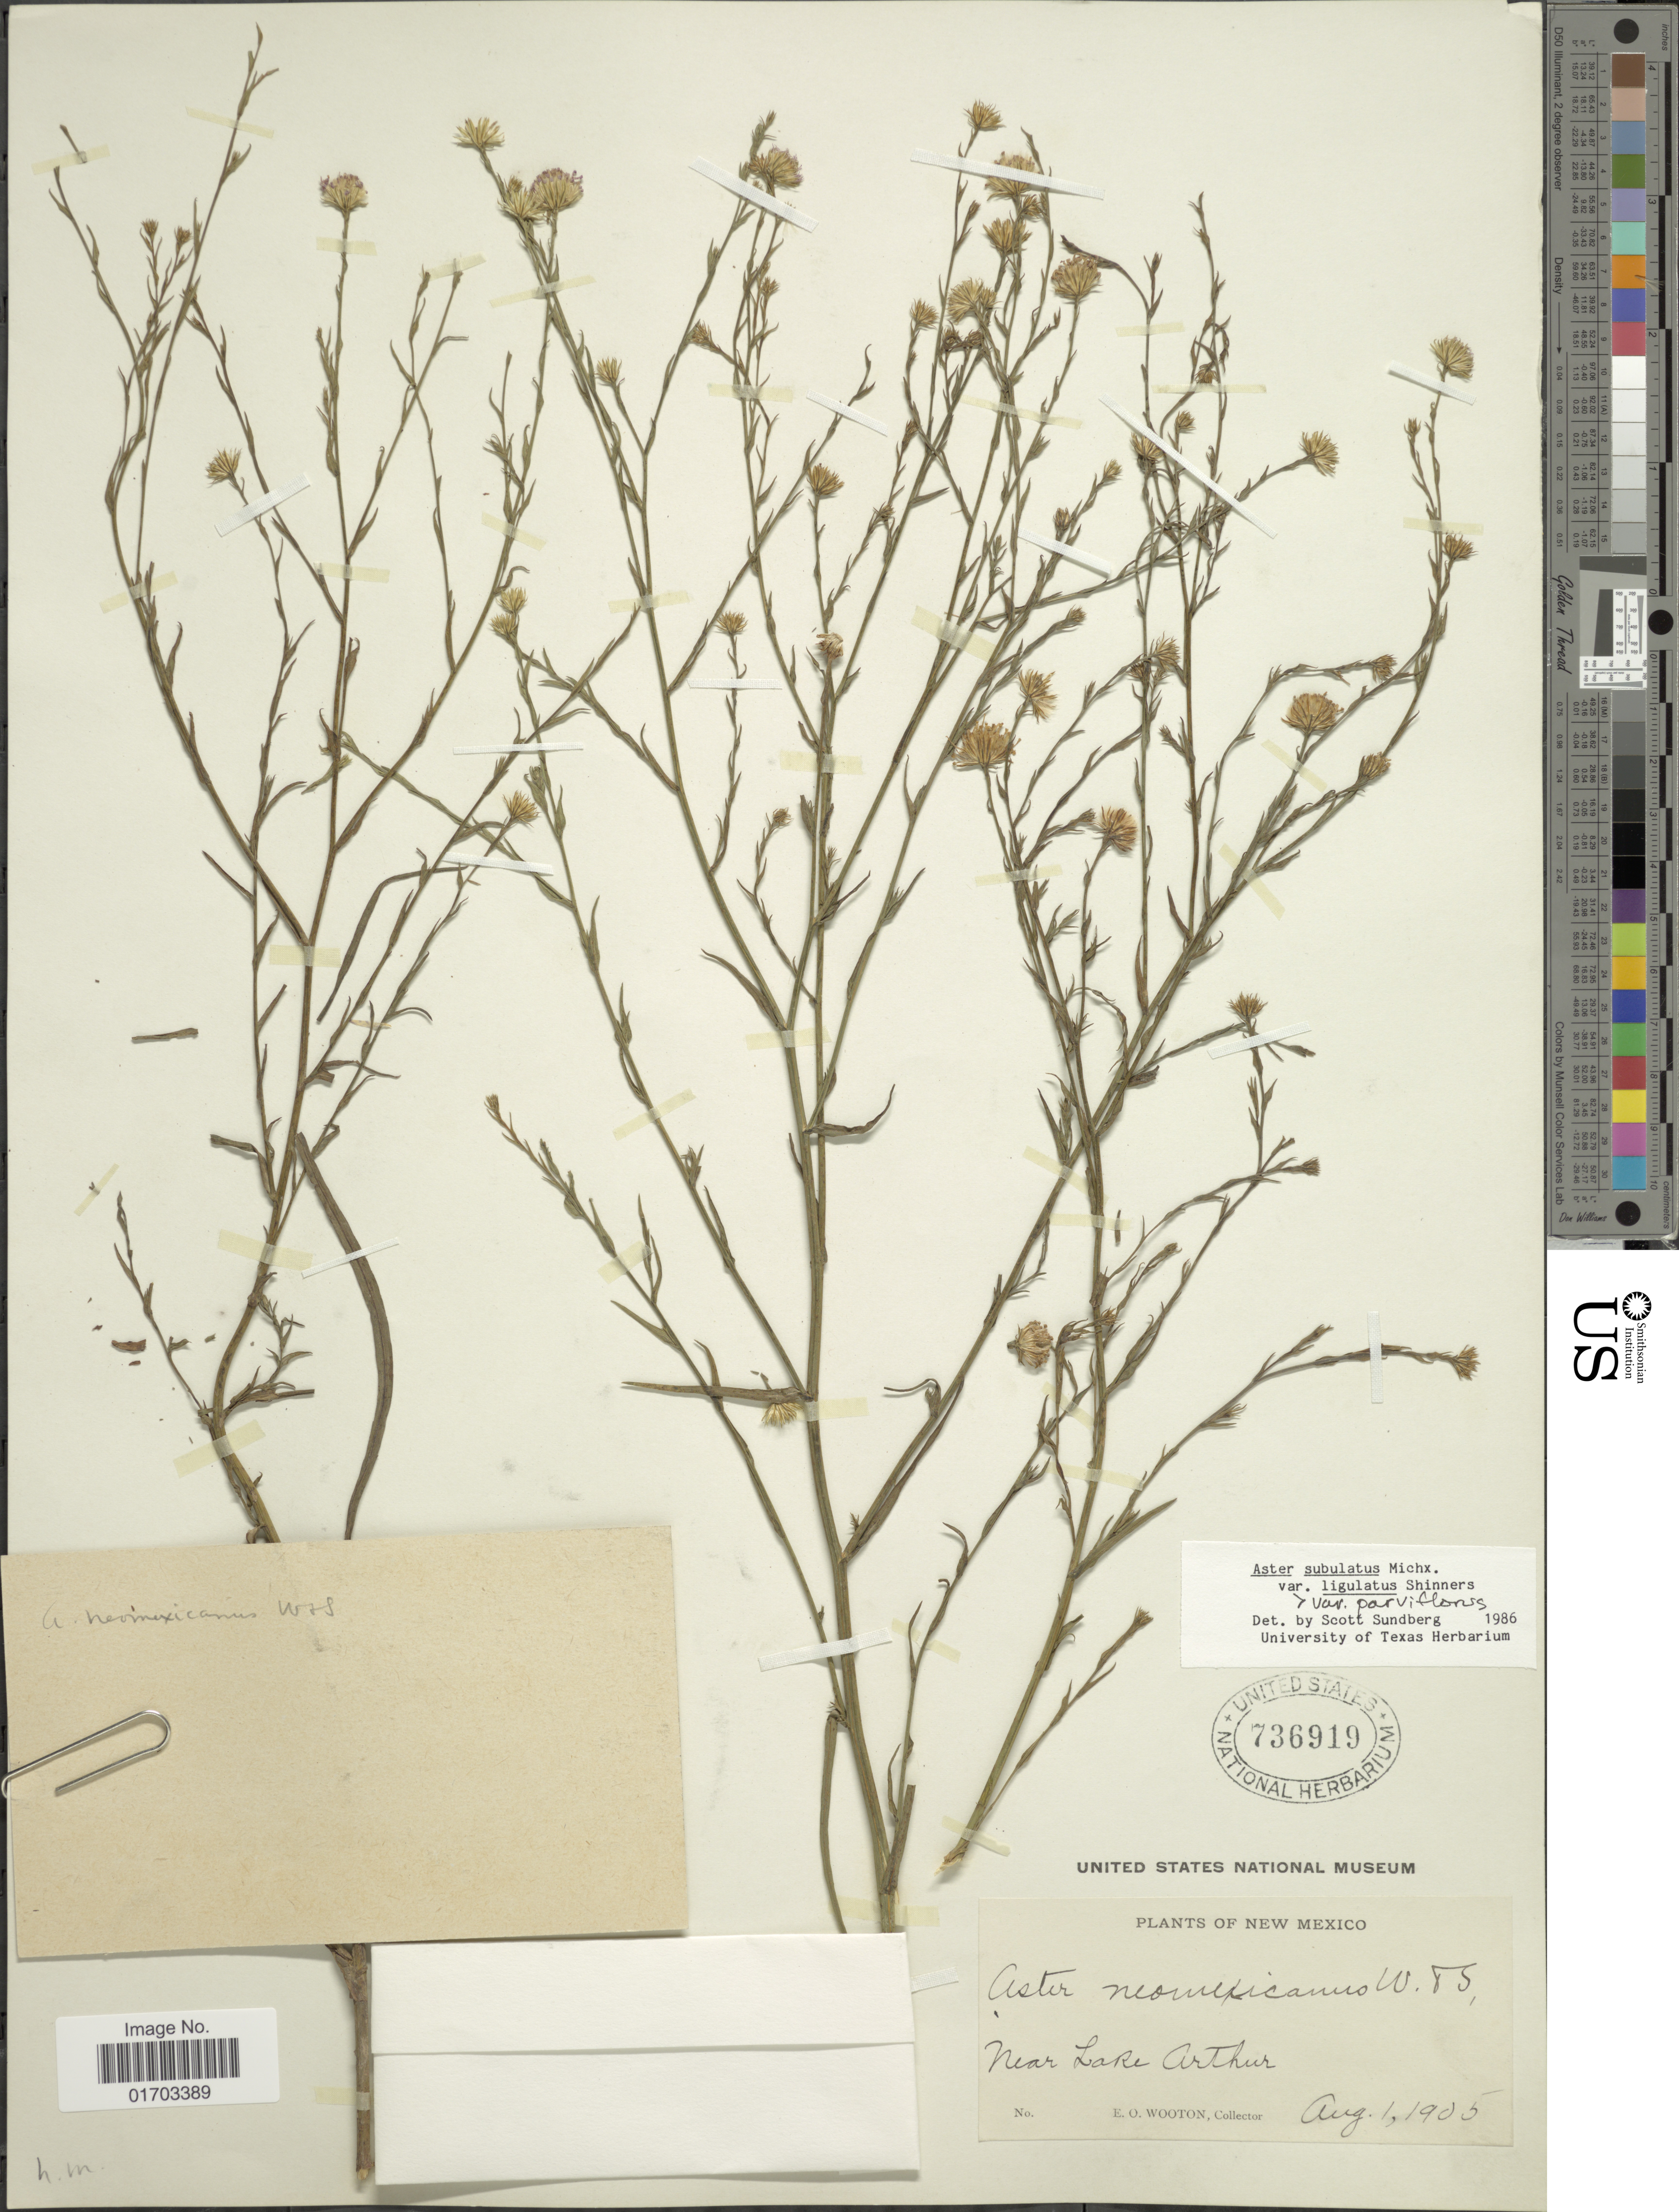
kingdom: Plantae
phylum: Tracheophyta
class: Magnoliopsida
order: Asterales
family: Asteraceae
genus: Symphyotrichum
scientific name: Symphyotrichum subulatum var. ligulatum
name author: (Shinners) S.D. Sundb.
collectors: E. O. Wooton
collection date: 1905-08-01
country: United States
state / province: New Mexico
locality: Near Lake Arthur.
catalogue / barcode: US 736919